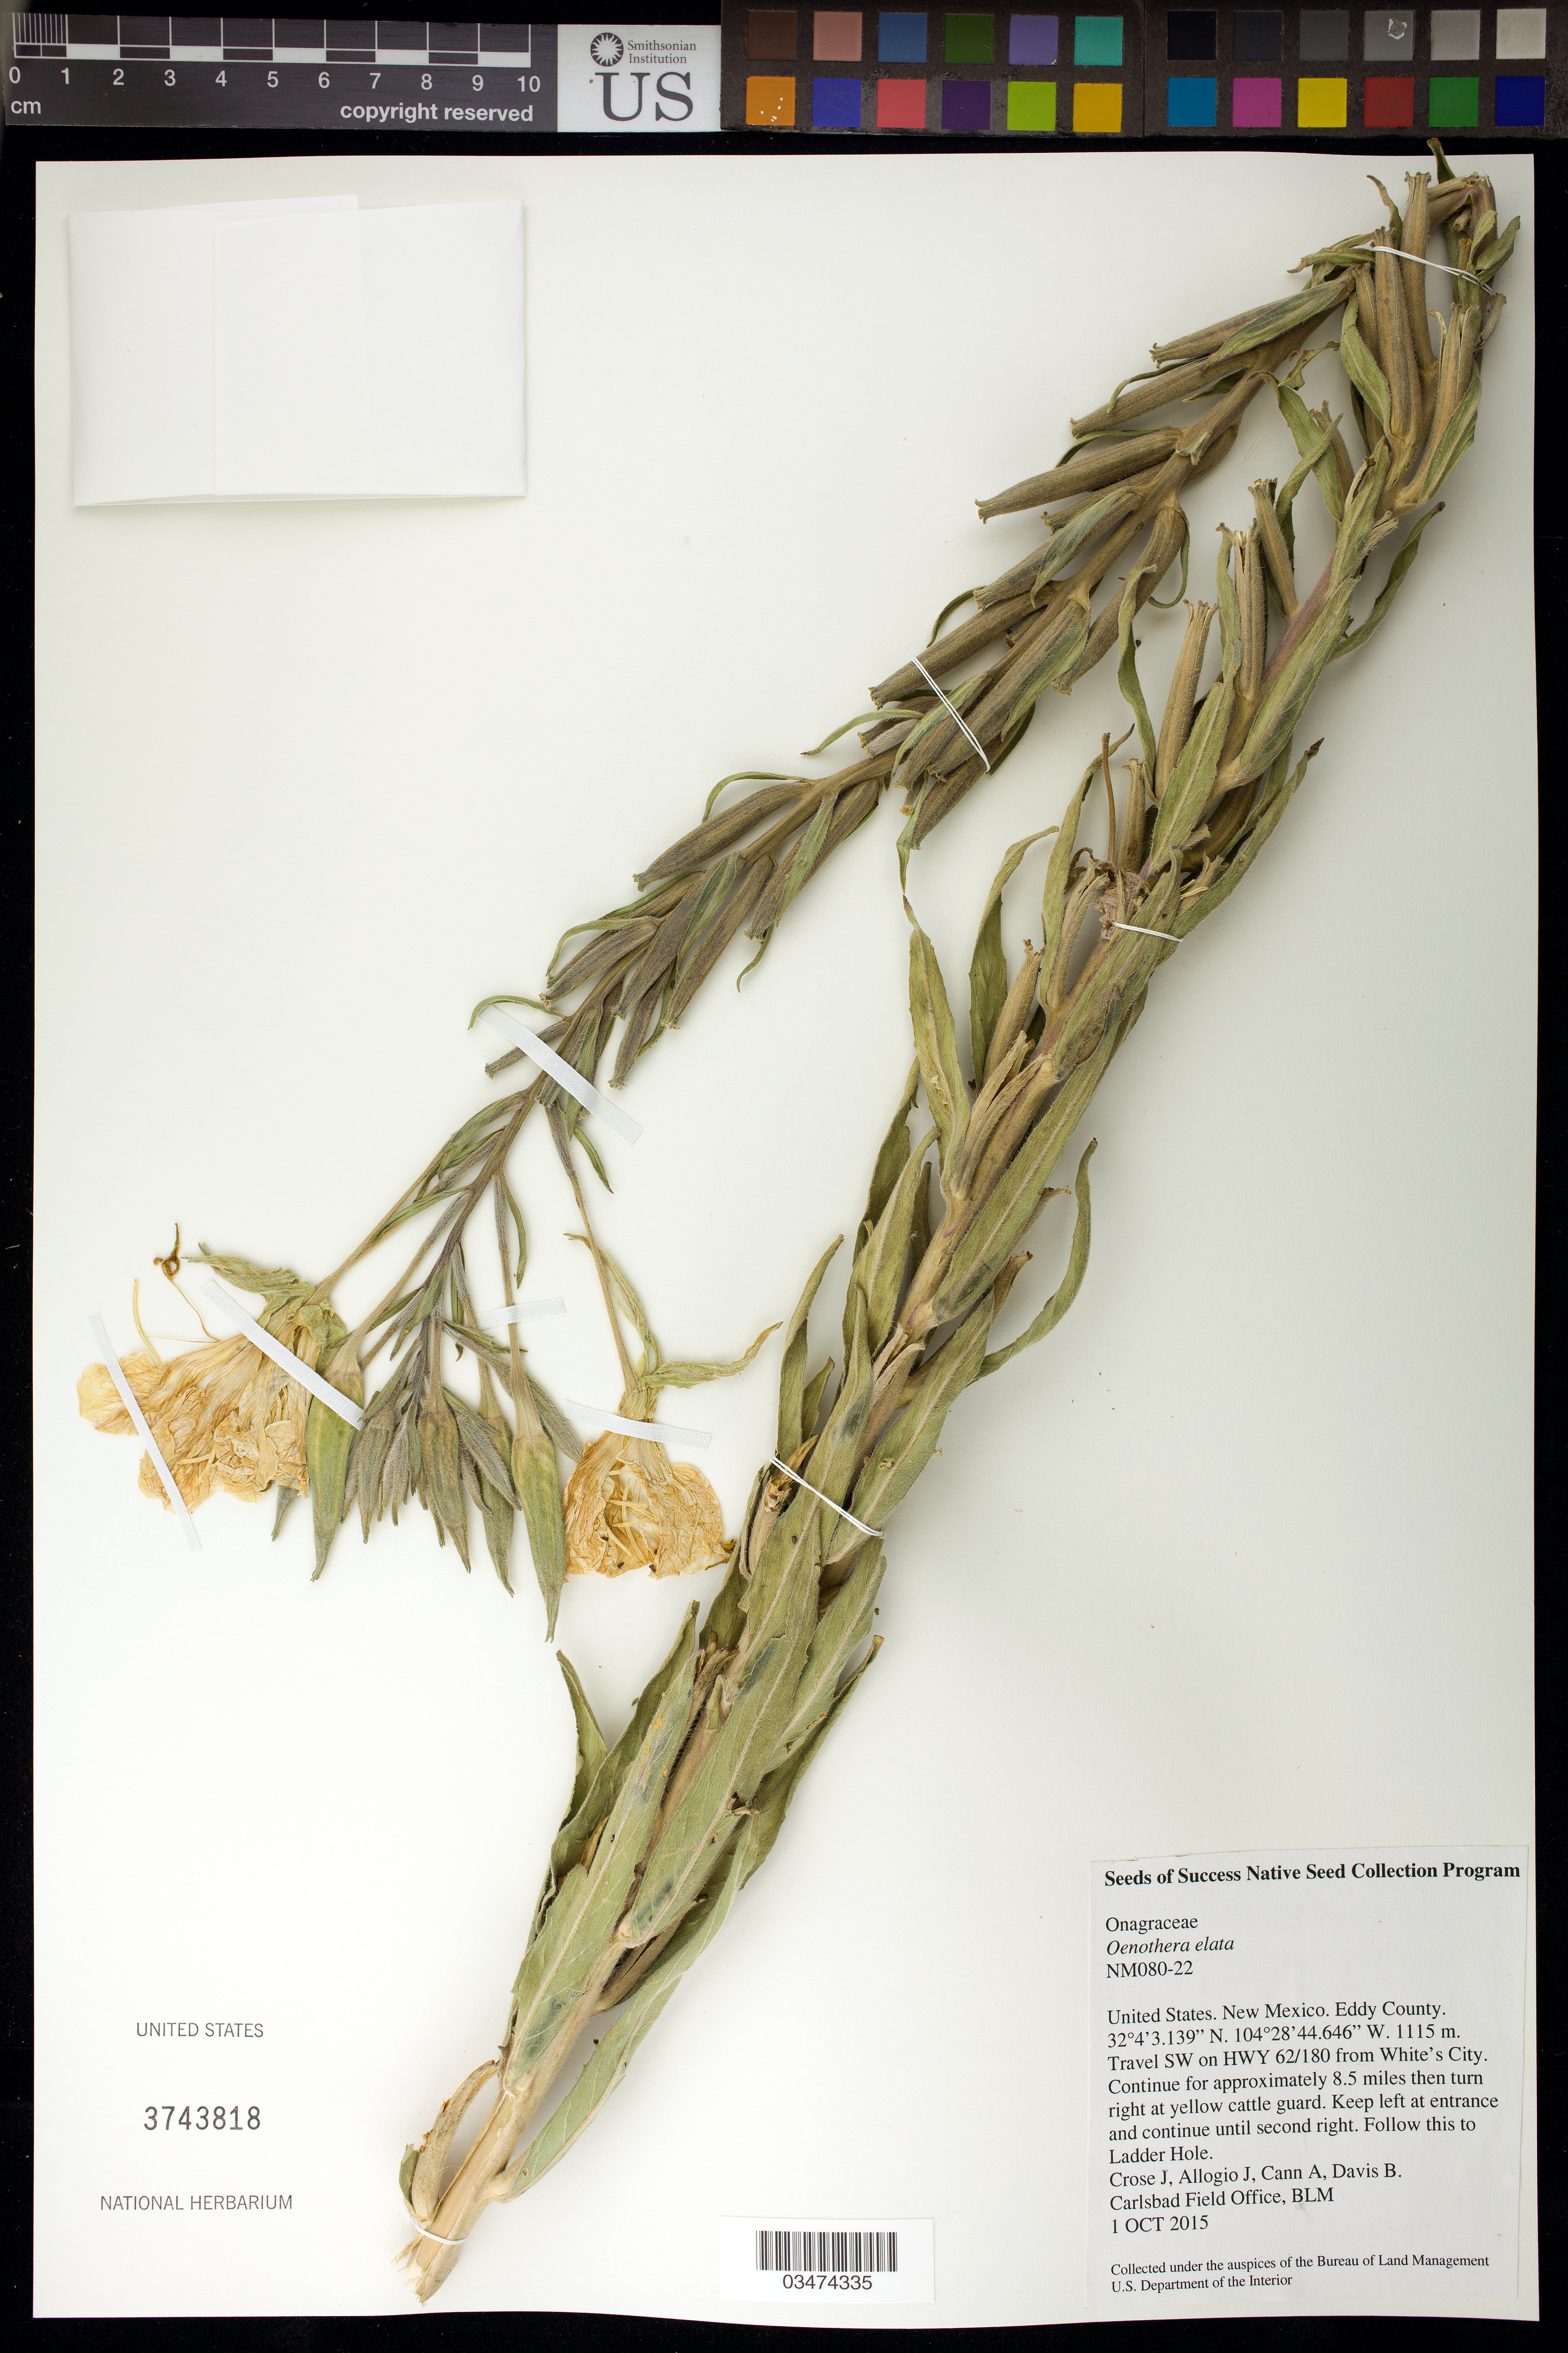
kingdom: Plantae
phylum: Tracheophyta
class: Magnoliopsida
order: Myrtales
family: Onagraceae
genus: Oenothera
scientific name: Oenothera elata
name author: Kunth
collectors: J. Crose, J. Allogio, B. Davis & A. Cann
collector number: NM080-22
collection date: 2015-10-01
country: United States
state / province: New Mexico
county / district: Eddy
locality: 8.5 mi. SW on Hwy 62/180 from White's City to Ladder Hole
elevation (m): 1115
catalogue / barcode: US 3743818